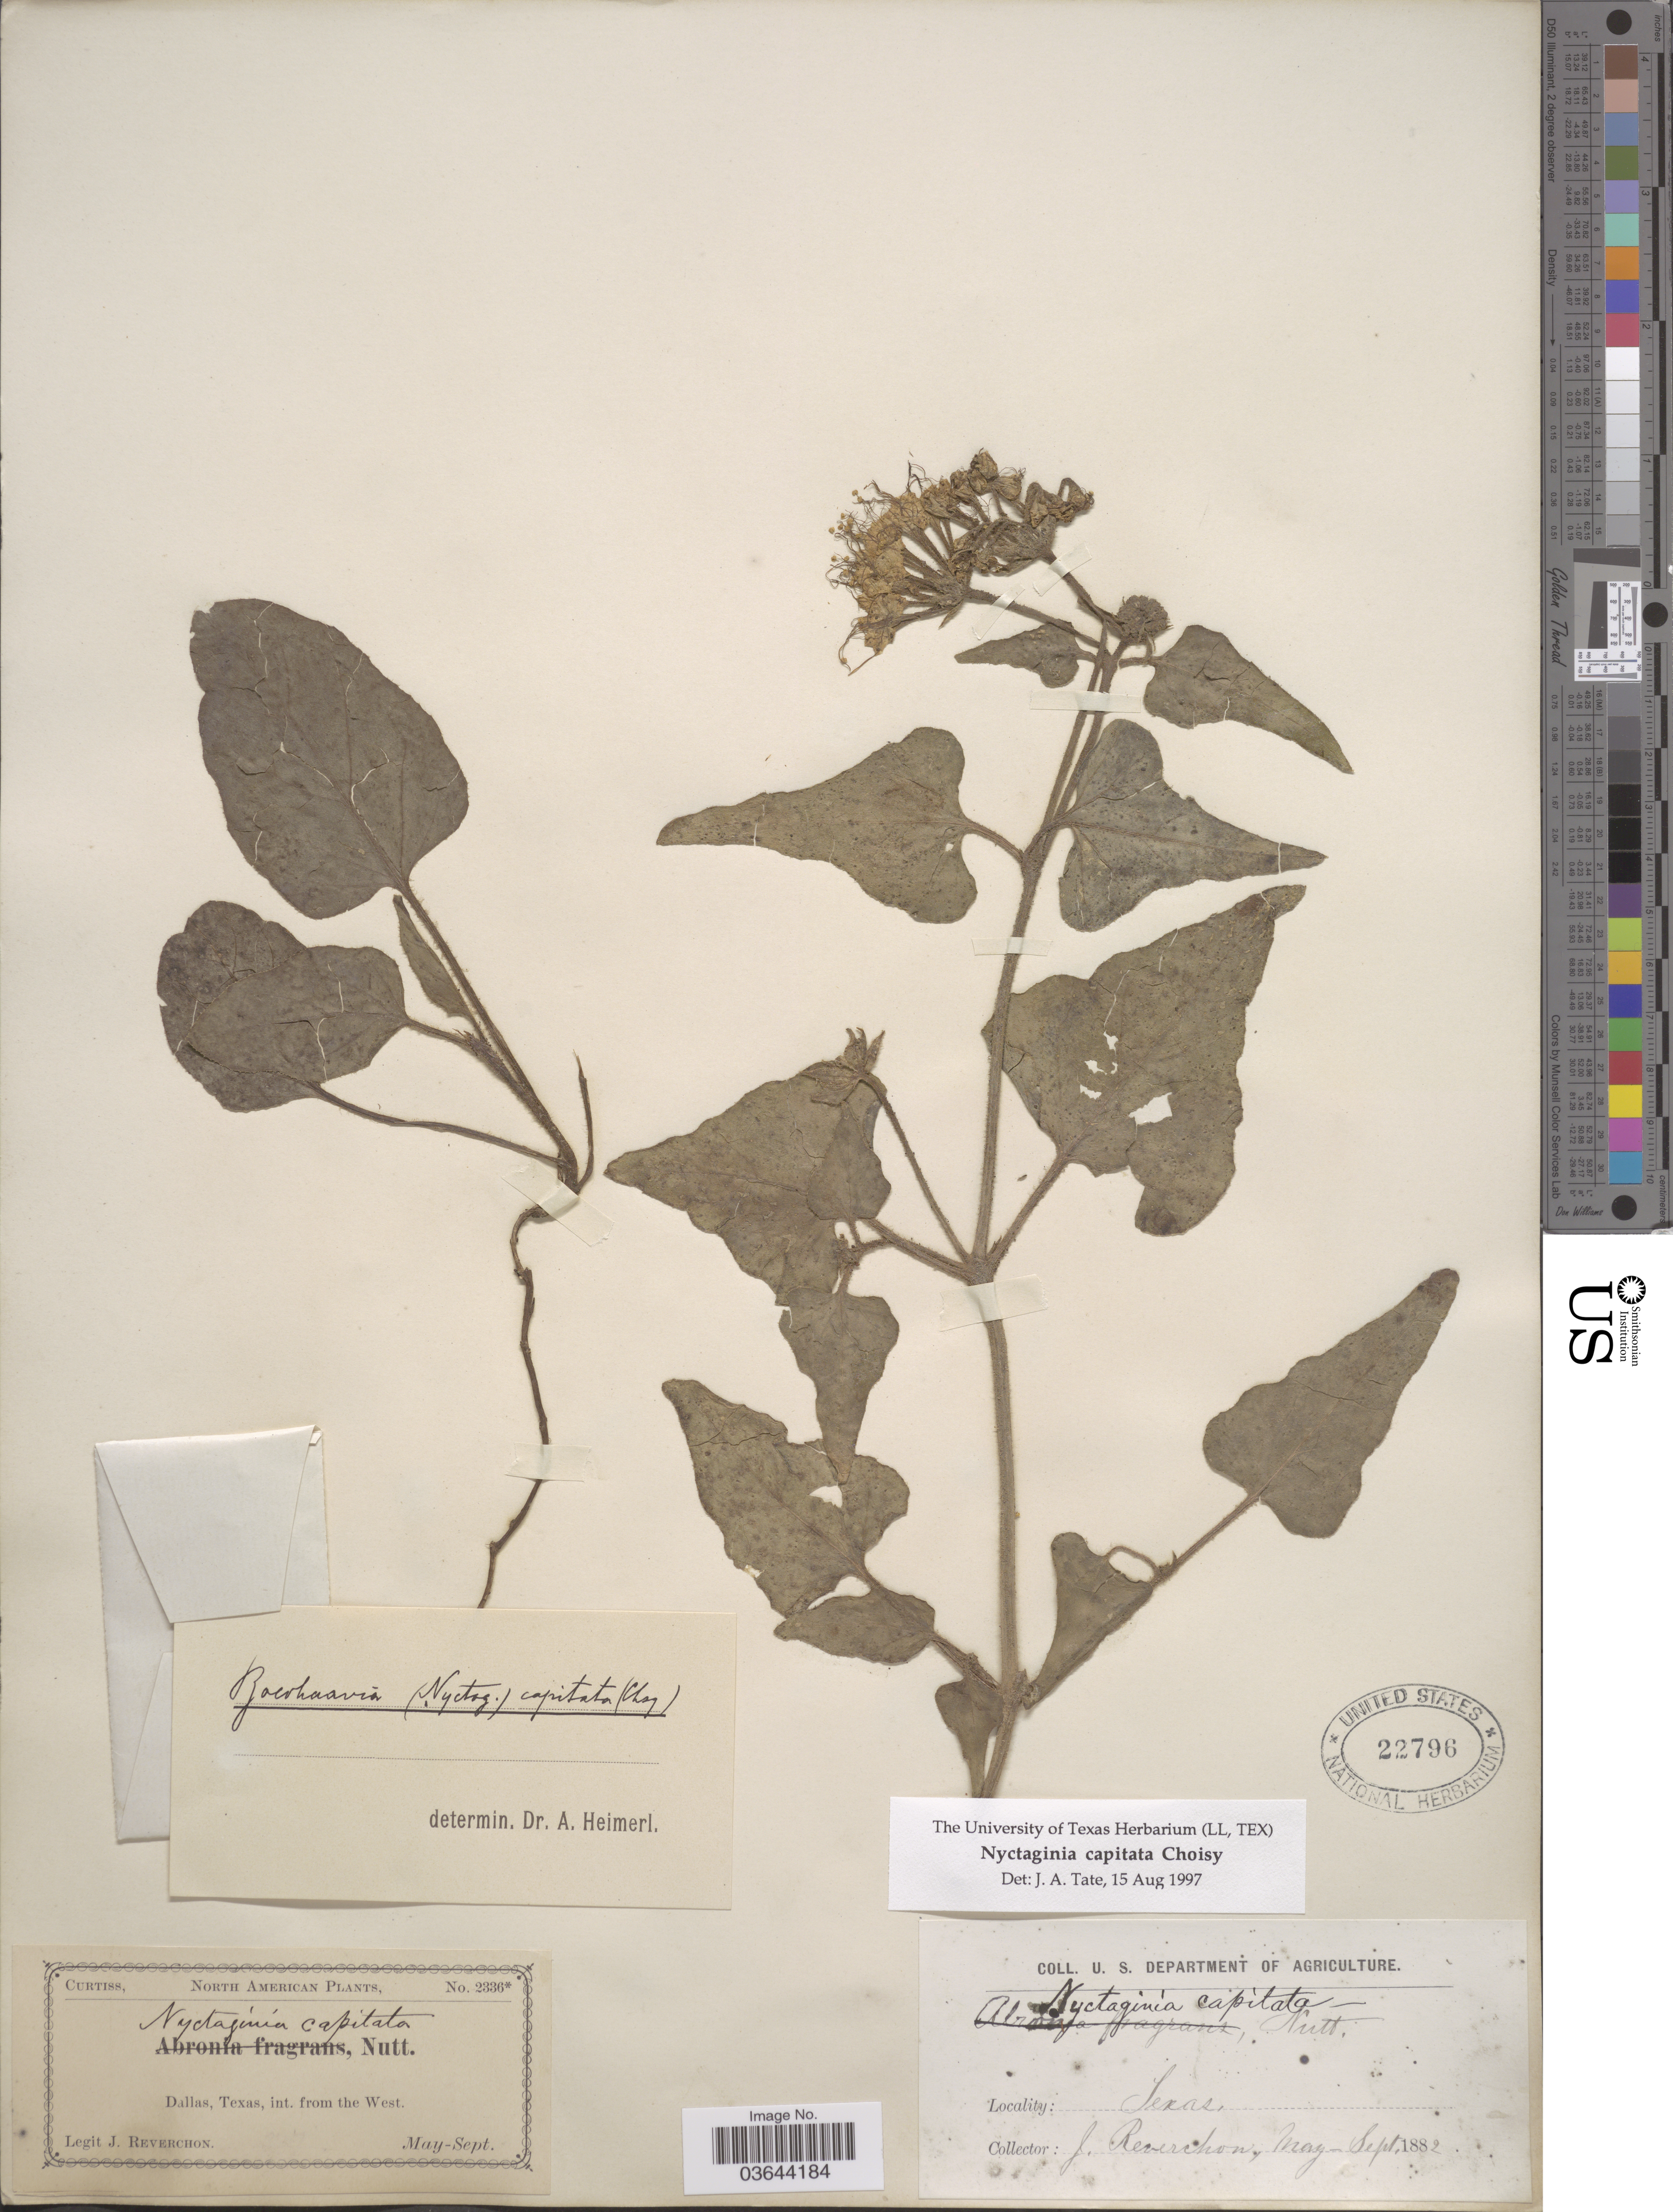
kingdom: Plantae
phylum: Tracheophyta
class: Magnoliopsida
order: Caryophyllales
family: Nyctaginaceae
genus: Nyctaginia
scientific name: Nyctaginia capitata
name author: Choisy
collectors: J. Reverchon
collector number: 2336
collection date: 1882-05/1882-09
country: United States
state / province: Texas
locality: Dallas.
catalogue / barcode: US 22796